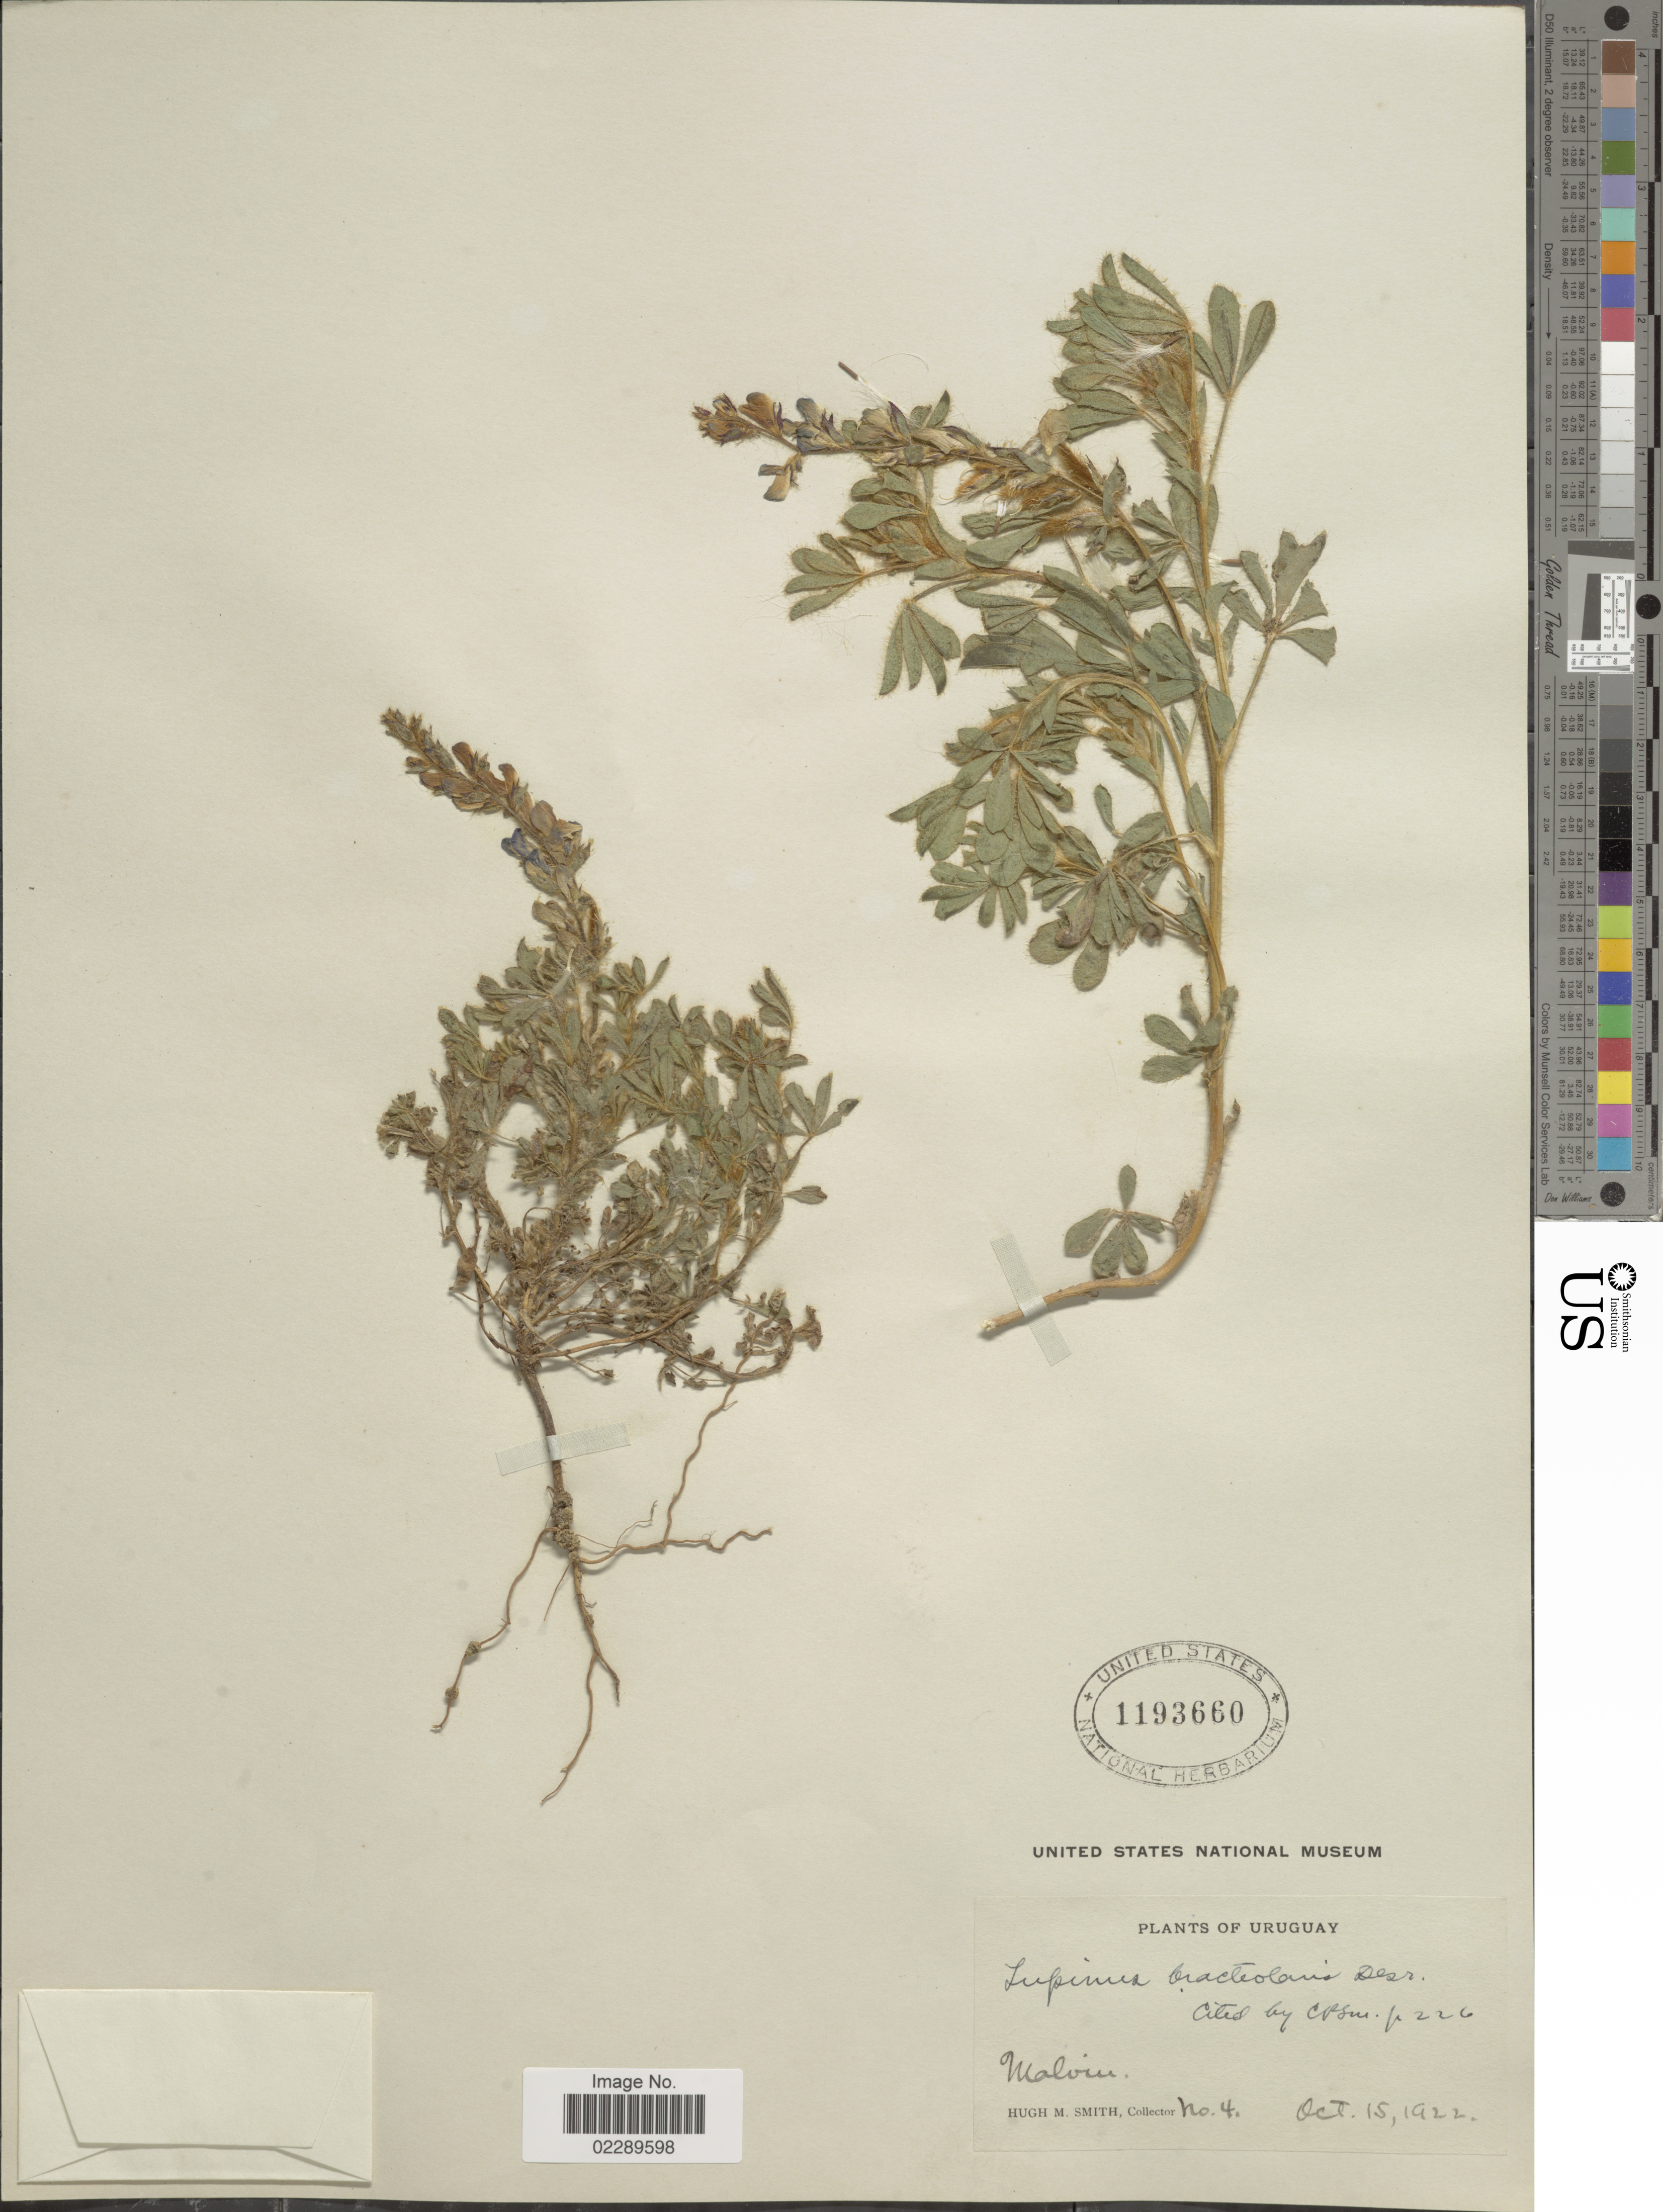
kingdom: Plantae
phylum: Tracheophyta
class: Magnoliopsida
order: Fabales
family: Fabaceae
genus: Lupinus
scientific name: Lupinus bracteolaris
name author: Desr.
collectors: H. M. Smith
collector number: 4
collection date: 1922-10-15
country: Uruguay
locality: Malvin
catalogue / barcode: US 1193660